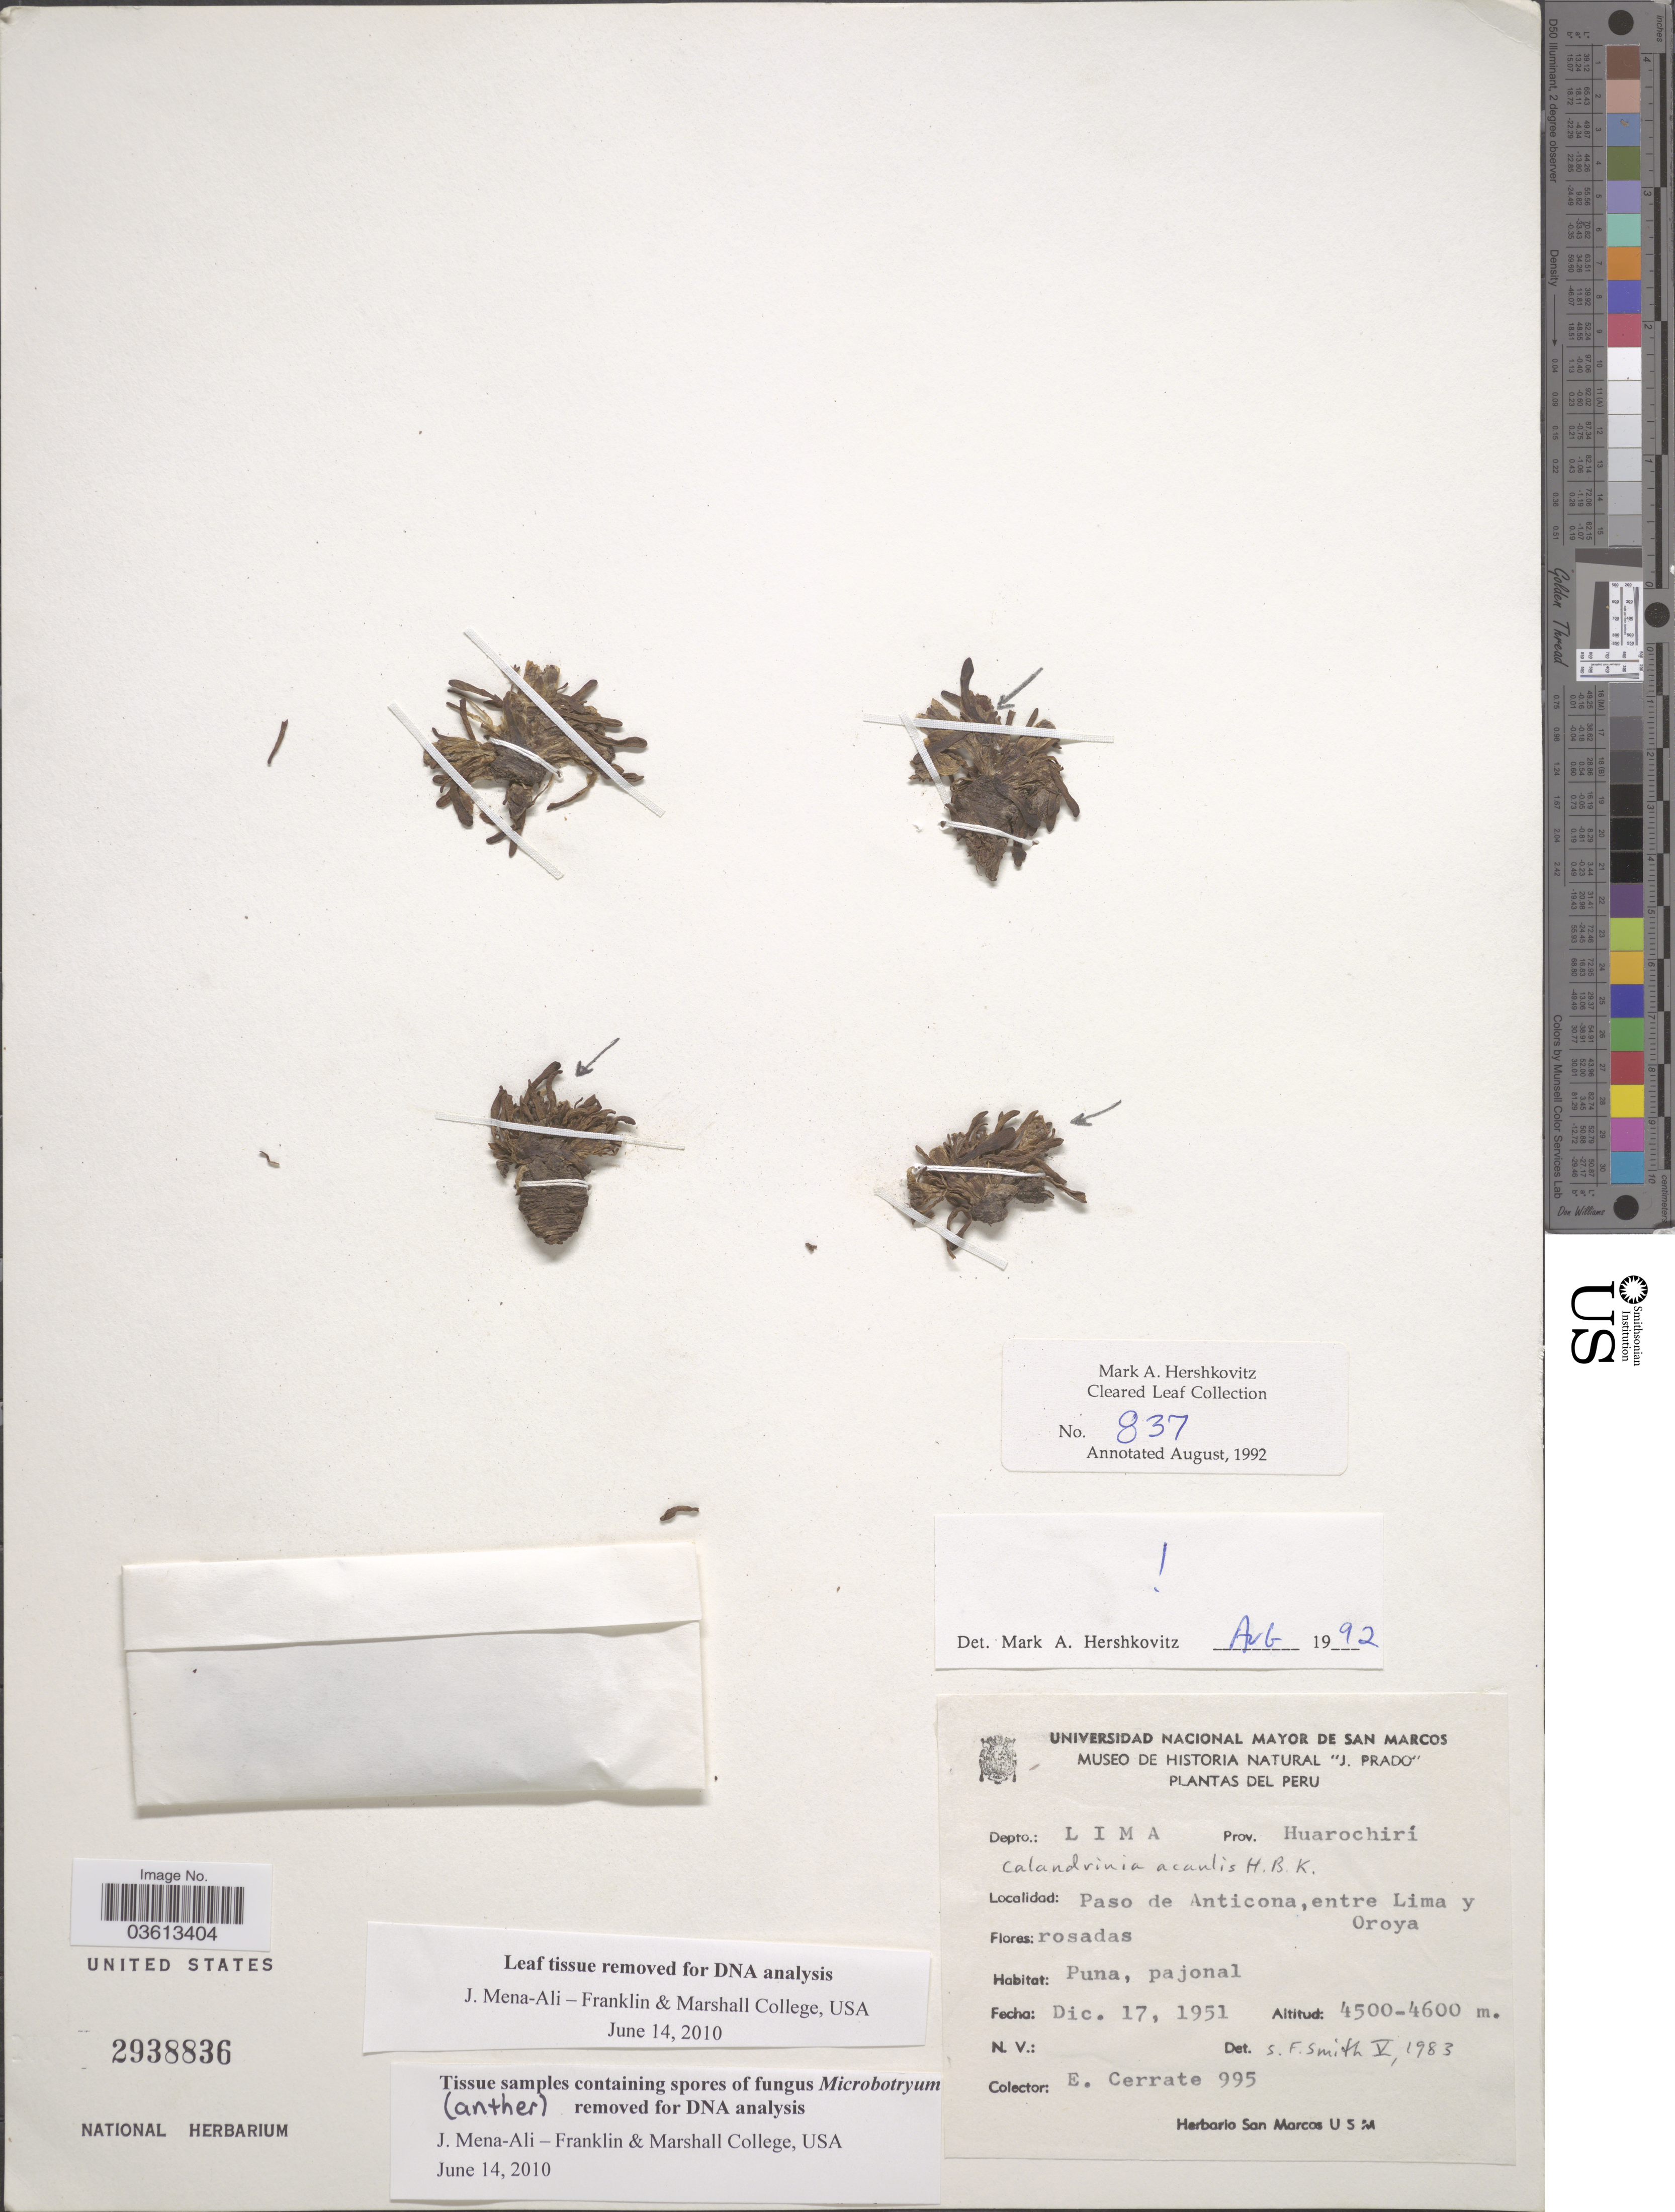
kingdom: Plantae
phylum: Tracheophyta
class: Magnoliopsida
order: Caryophyllales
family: Montiaceae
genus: Calandrinia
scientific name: Calandrinia acaulis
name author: Kunth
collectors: E. Cerrate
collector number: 995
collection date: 1951-12-17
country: Peru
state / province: Lima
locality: Depto.: Lima. Prov. Huarochirí. Paso de Anticona, entre Lima y Oroya.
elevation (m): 4500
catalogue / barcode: US 2938836